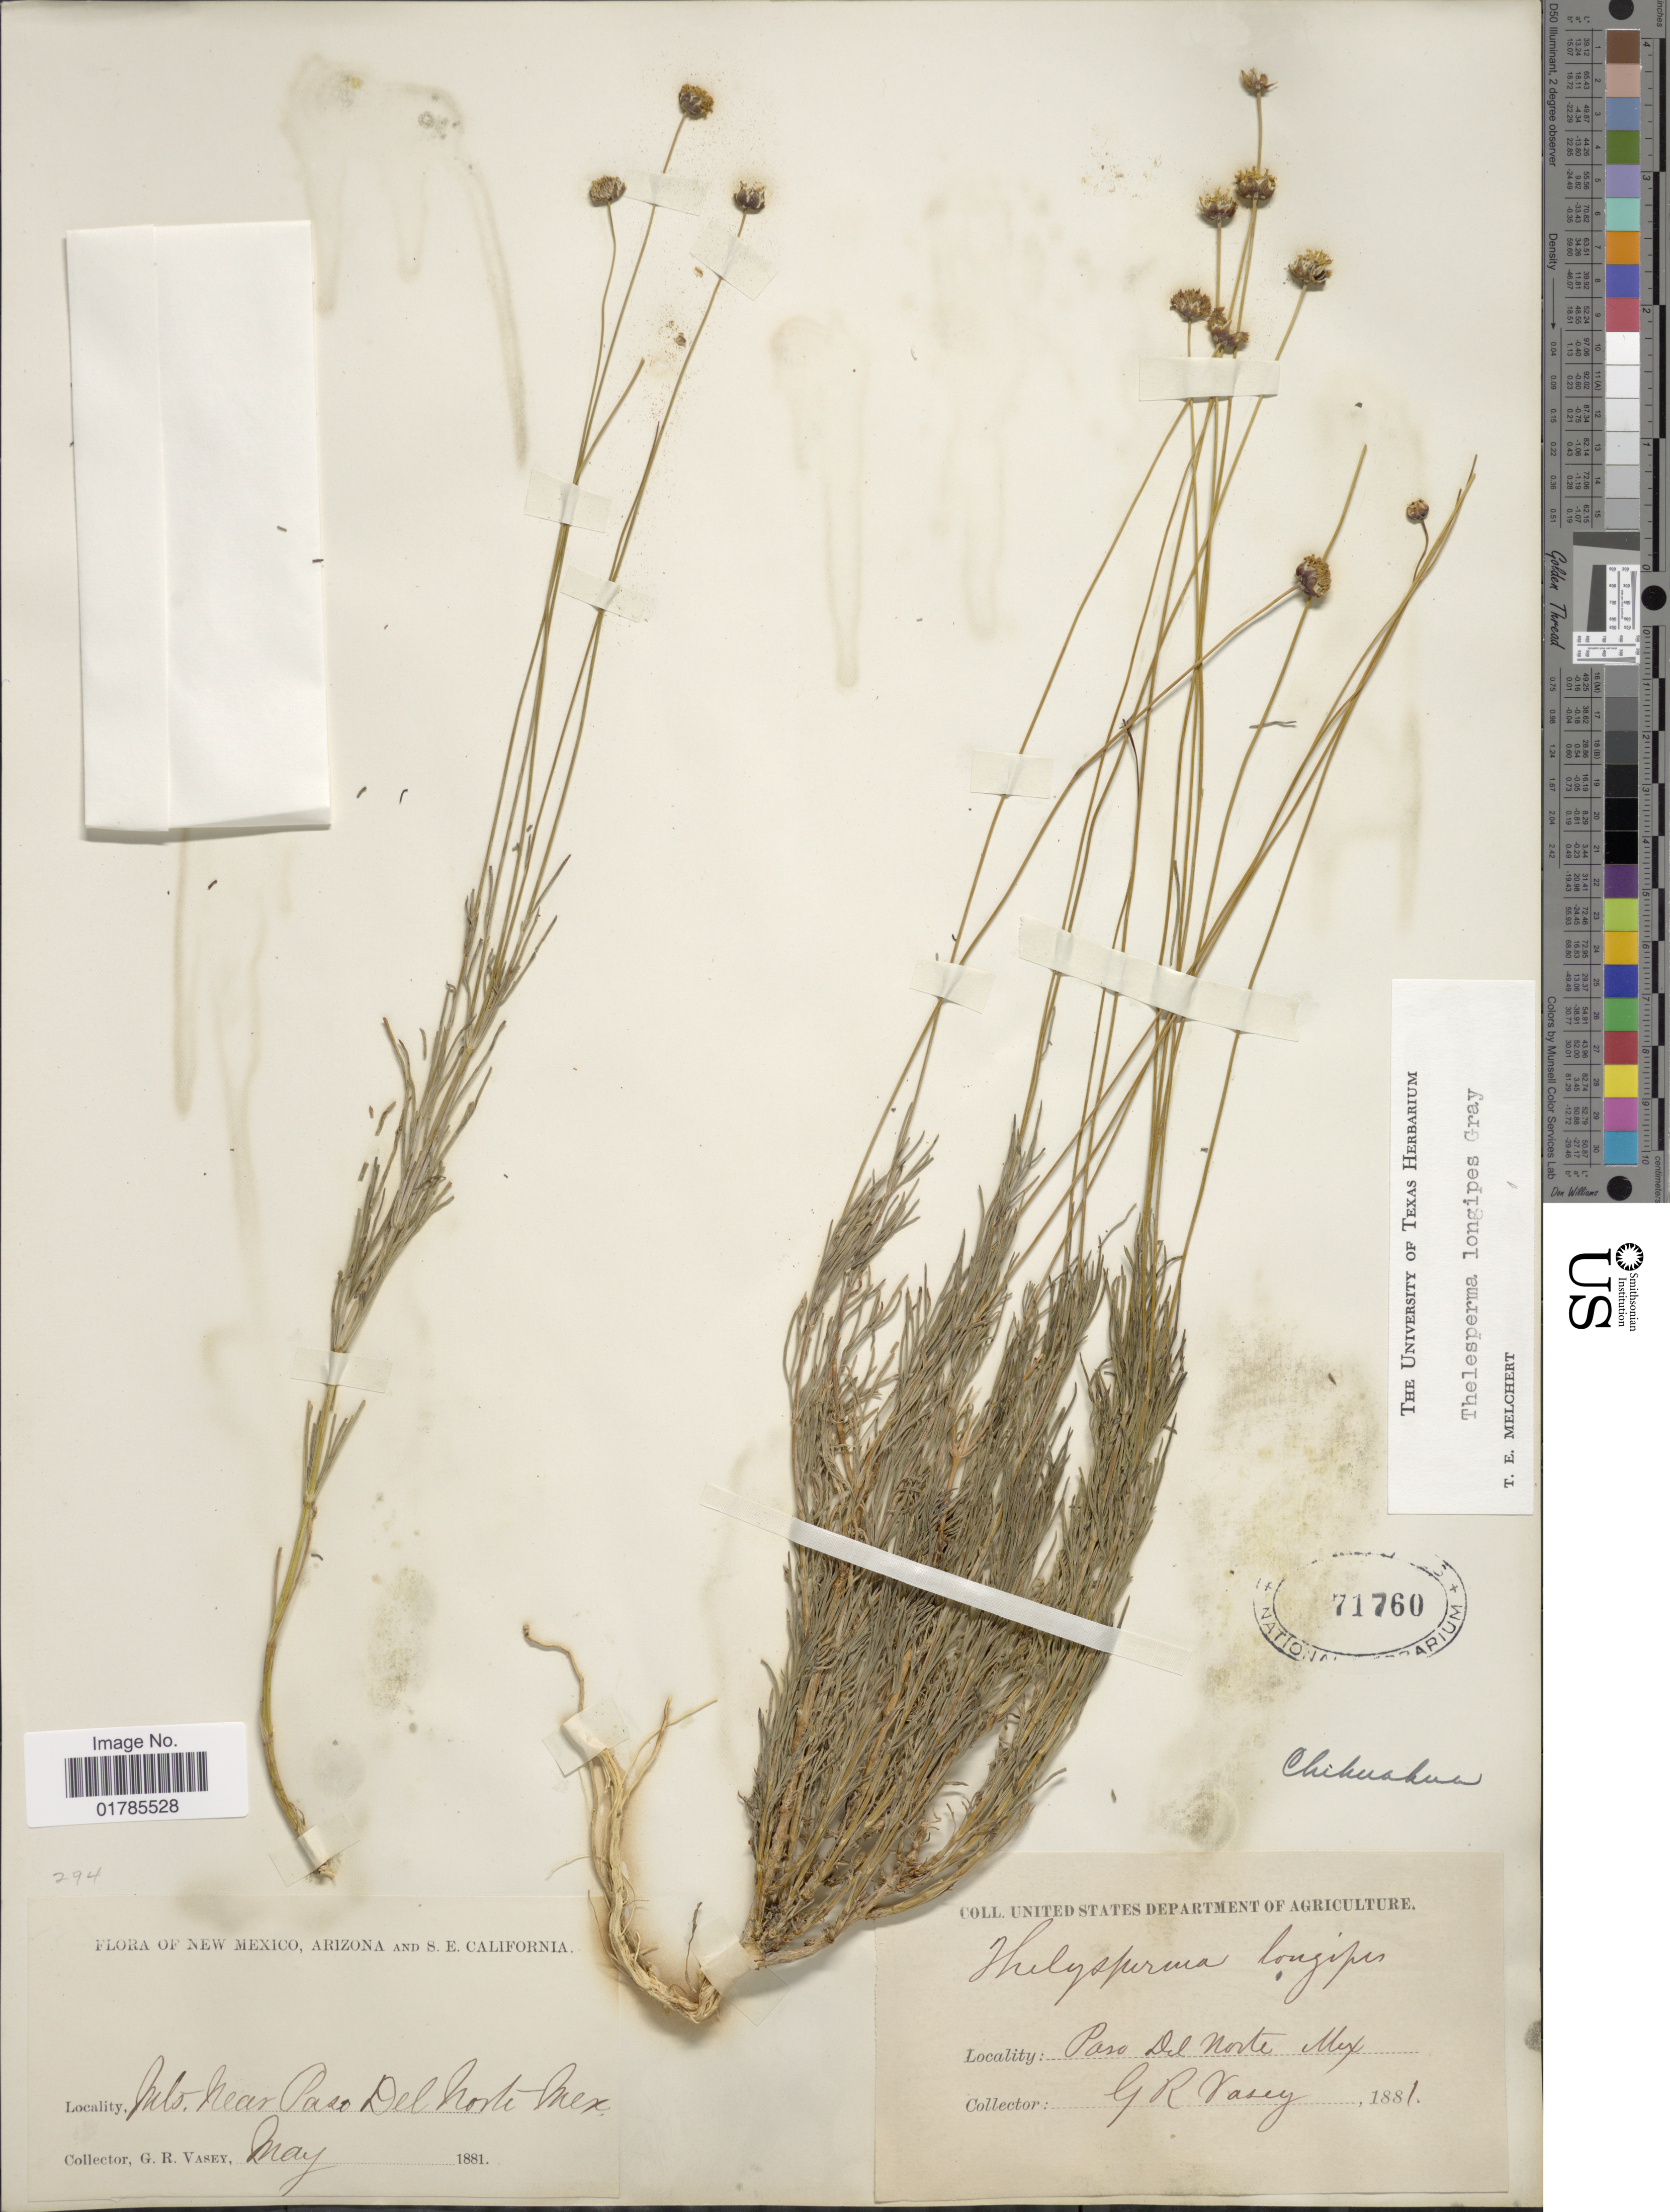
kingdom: Plantae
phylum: Tracheophyta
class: Magnoliopsida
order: Asterales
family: Asteraceae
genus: Thelesperma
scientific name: Thelesperma longipes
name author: A. Gray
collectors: G. R. Vasey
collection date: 1881-05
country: Mexico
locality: Mts. near Paso del Norte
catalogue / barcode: US 71760